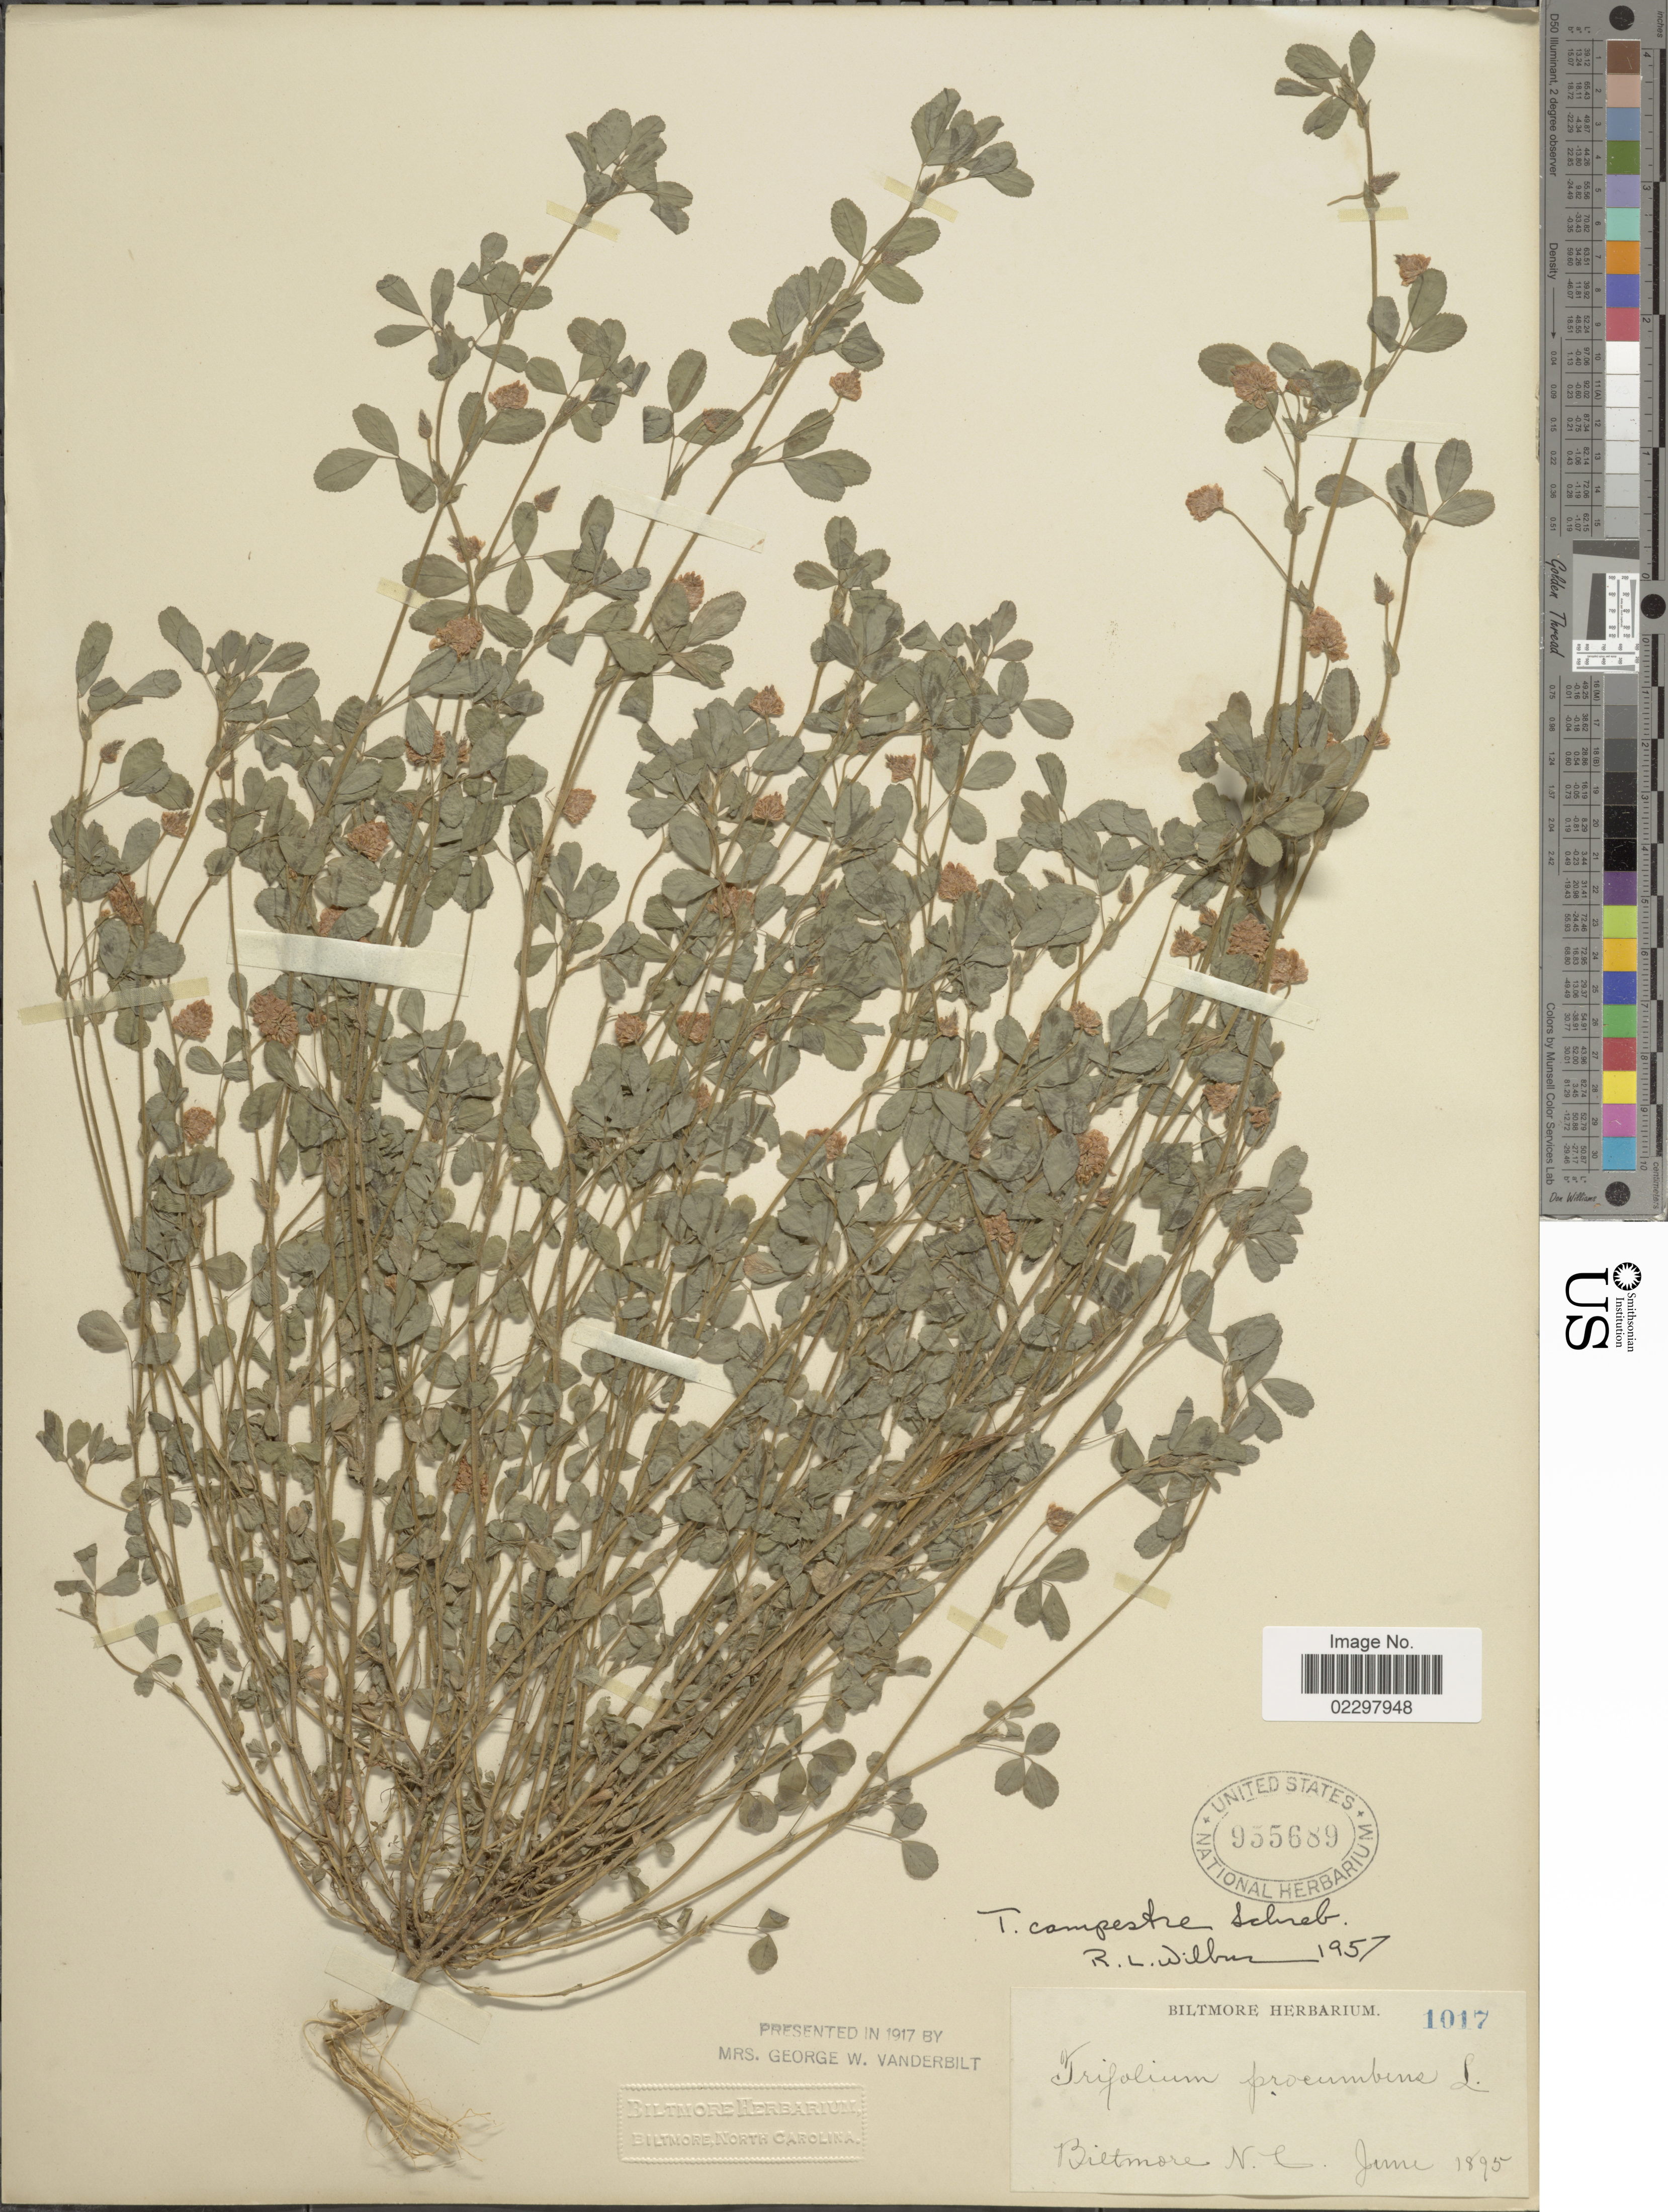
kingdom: Plantae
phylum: Tracheophyta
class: Magnoliopsida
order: Fabales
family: Fabaceae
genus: Trifolium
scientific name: Trifolium procumbens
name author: L.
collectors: ex herb. Biltmore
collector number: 1017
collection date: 1895-06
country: United States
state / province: North Carolina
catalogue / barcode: US 955689